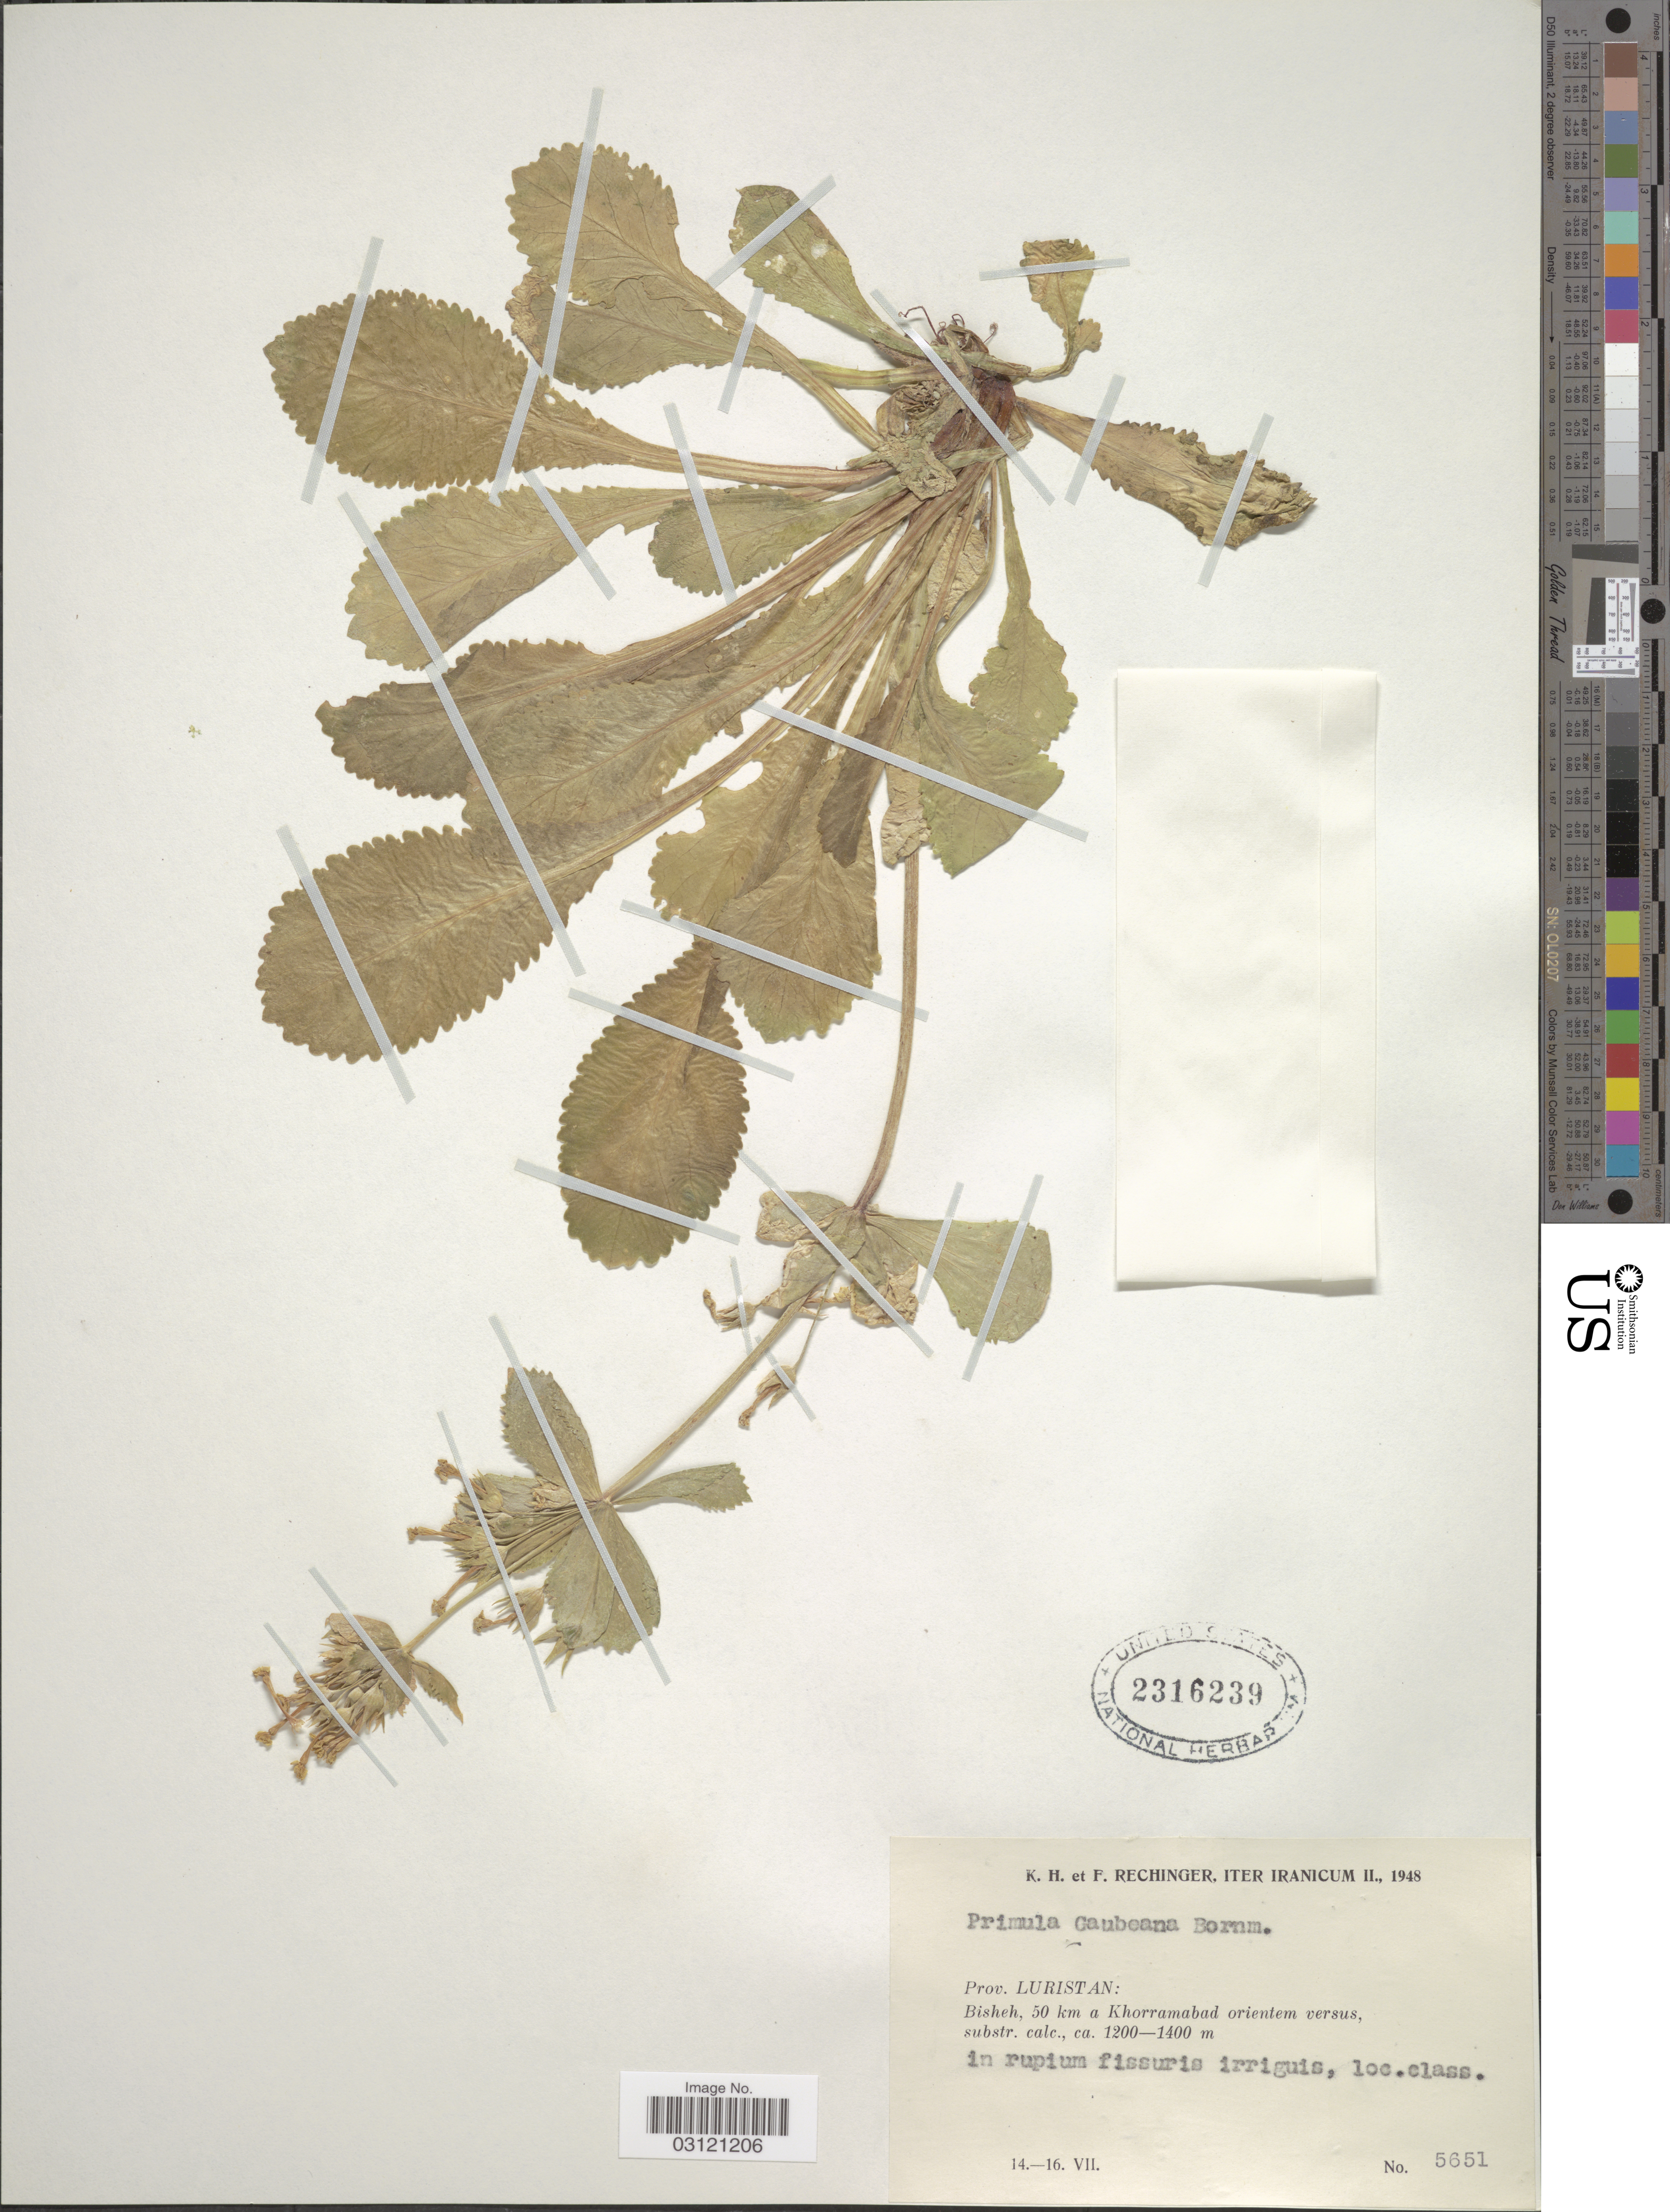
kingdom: Plantae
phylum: Tracheophyta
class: Magnoliopsida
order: Ericales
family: Primulaceae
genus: Primula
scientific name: Primula gaubaeana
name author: Bornm.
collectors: K. H. Rechinger & F. Rechinger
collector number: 5651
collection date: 1948-07-14/1948-07-16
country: Iran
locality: Prov. Luristan: Bisheh, 50 km a Khorramabad orientem versus.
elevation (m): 1200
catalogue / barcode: US 2316239